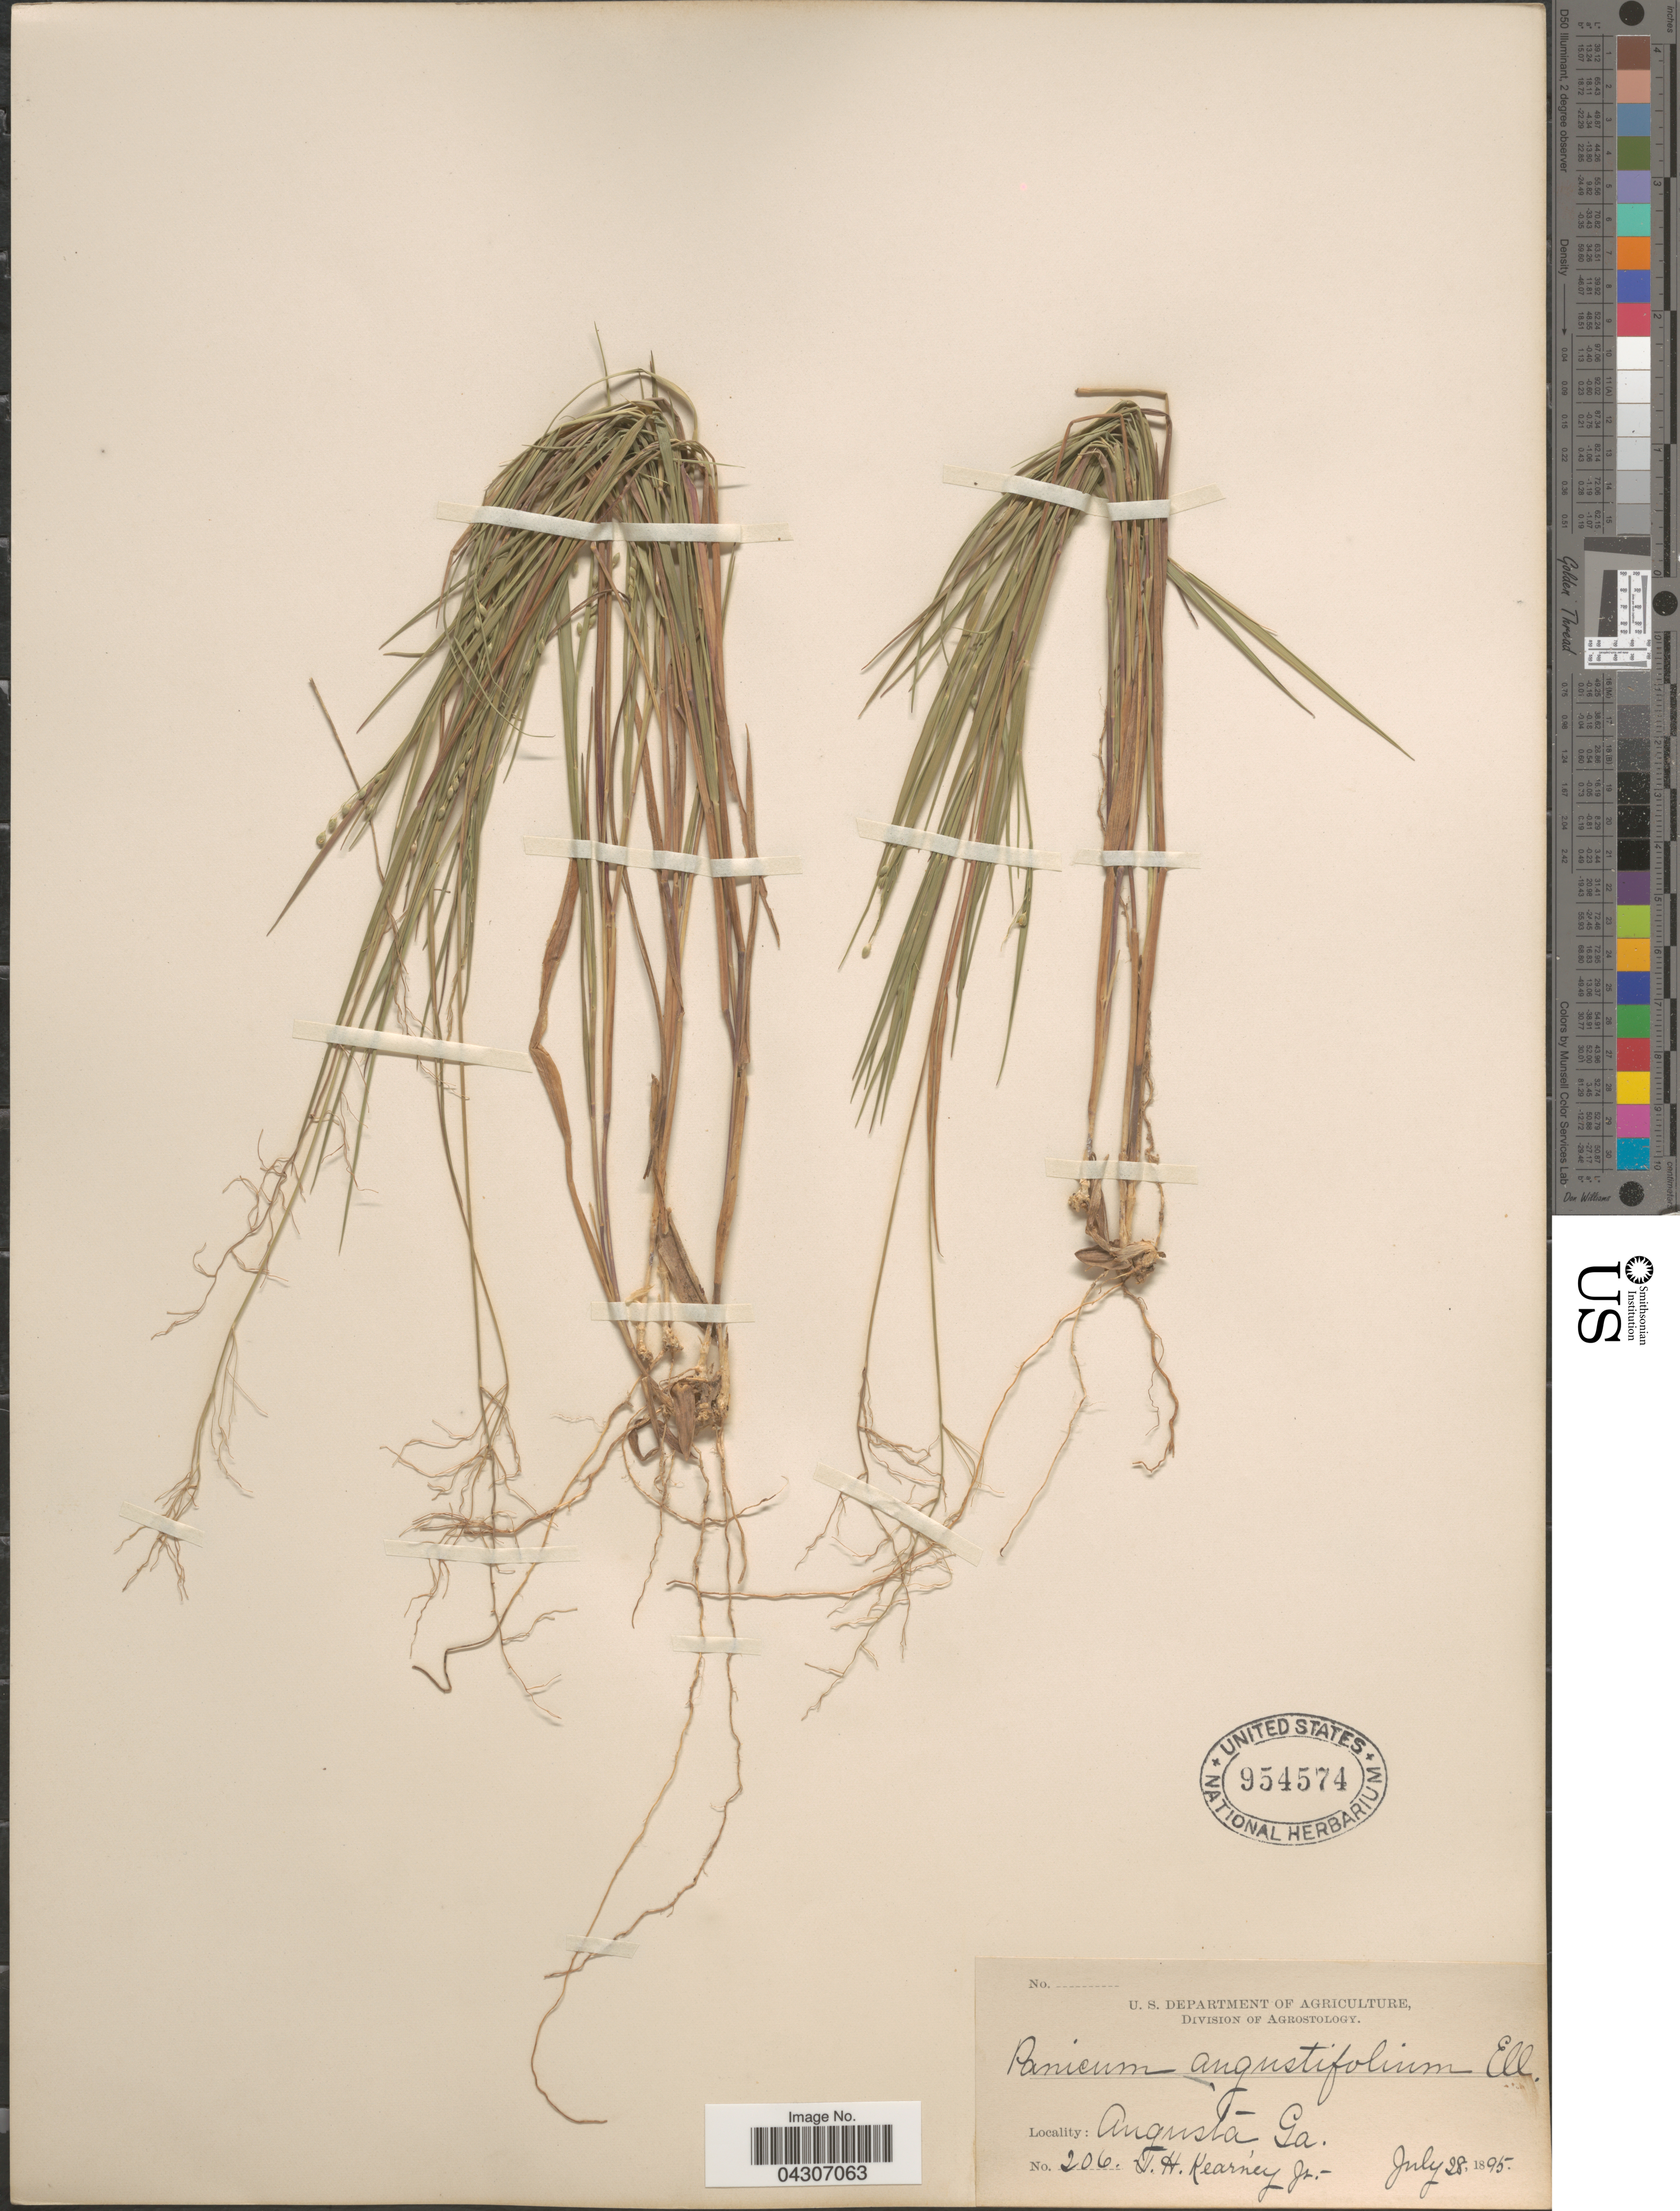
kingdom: Plantae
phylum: Tracheophyta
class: Liliopsida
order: Poales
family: Poaceae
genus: Dichanthelium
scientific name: Dichanthelium aciculare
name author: (Desv. ex Poir.) Gould & C.A. Clark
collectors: T. H. Kearney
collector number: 206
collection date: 1895-07-28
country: United States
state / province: Georgia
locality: Augusta.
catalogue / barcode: US 954574